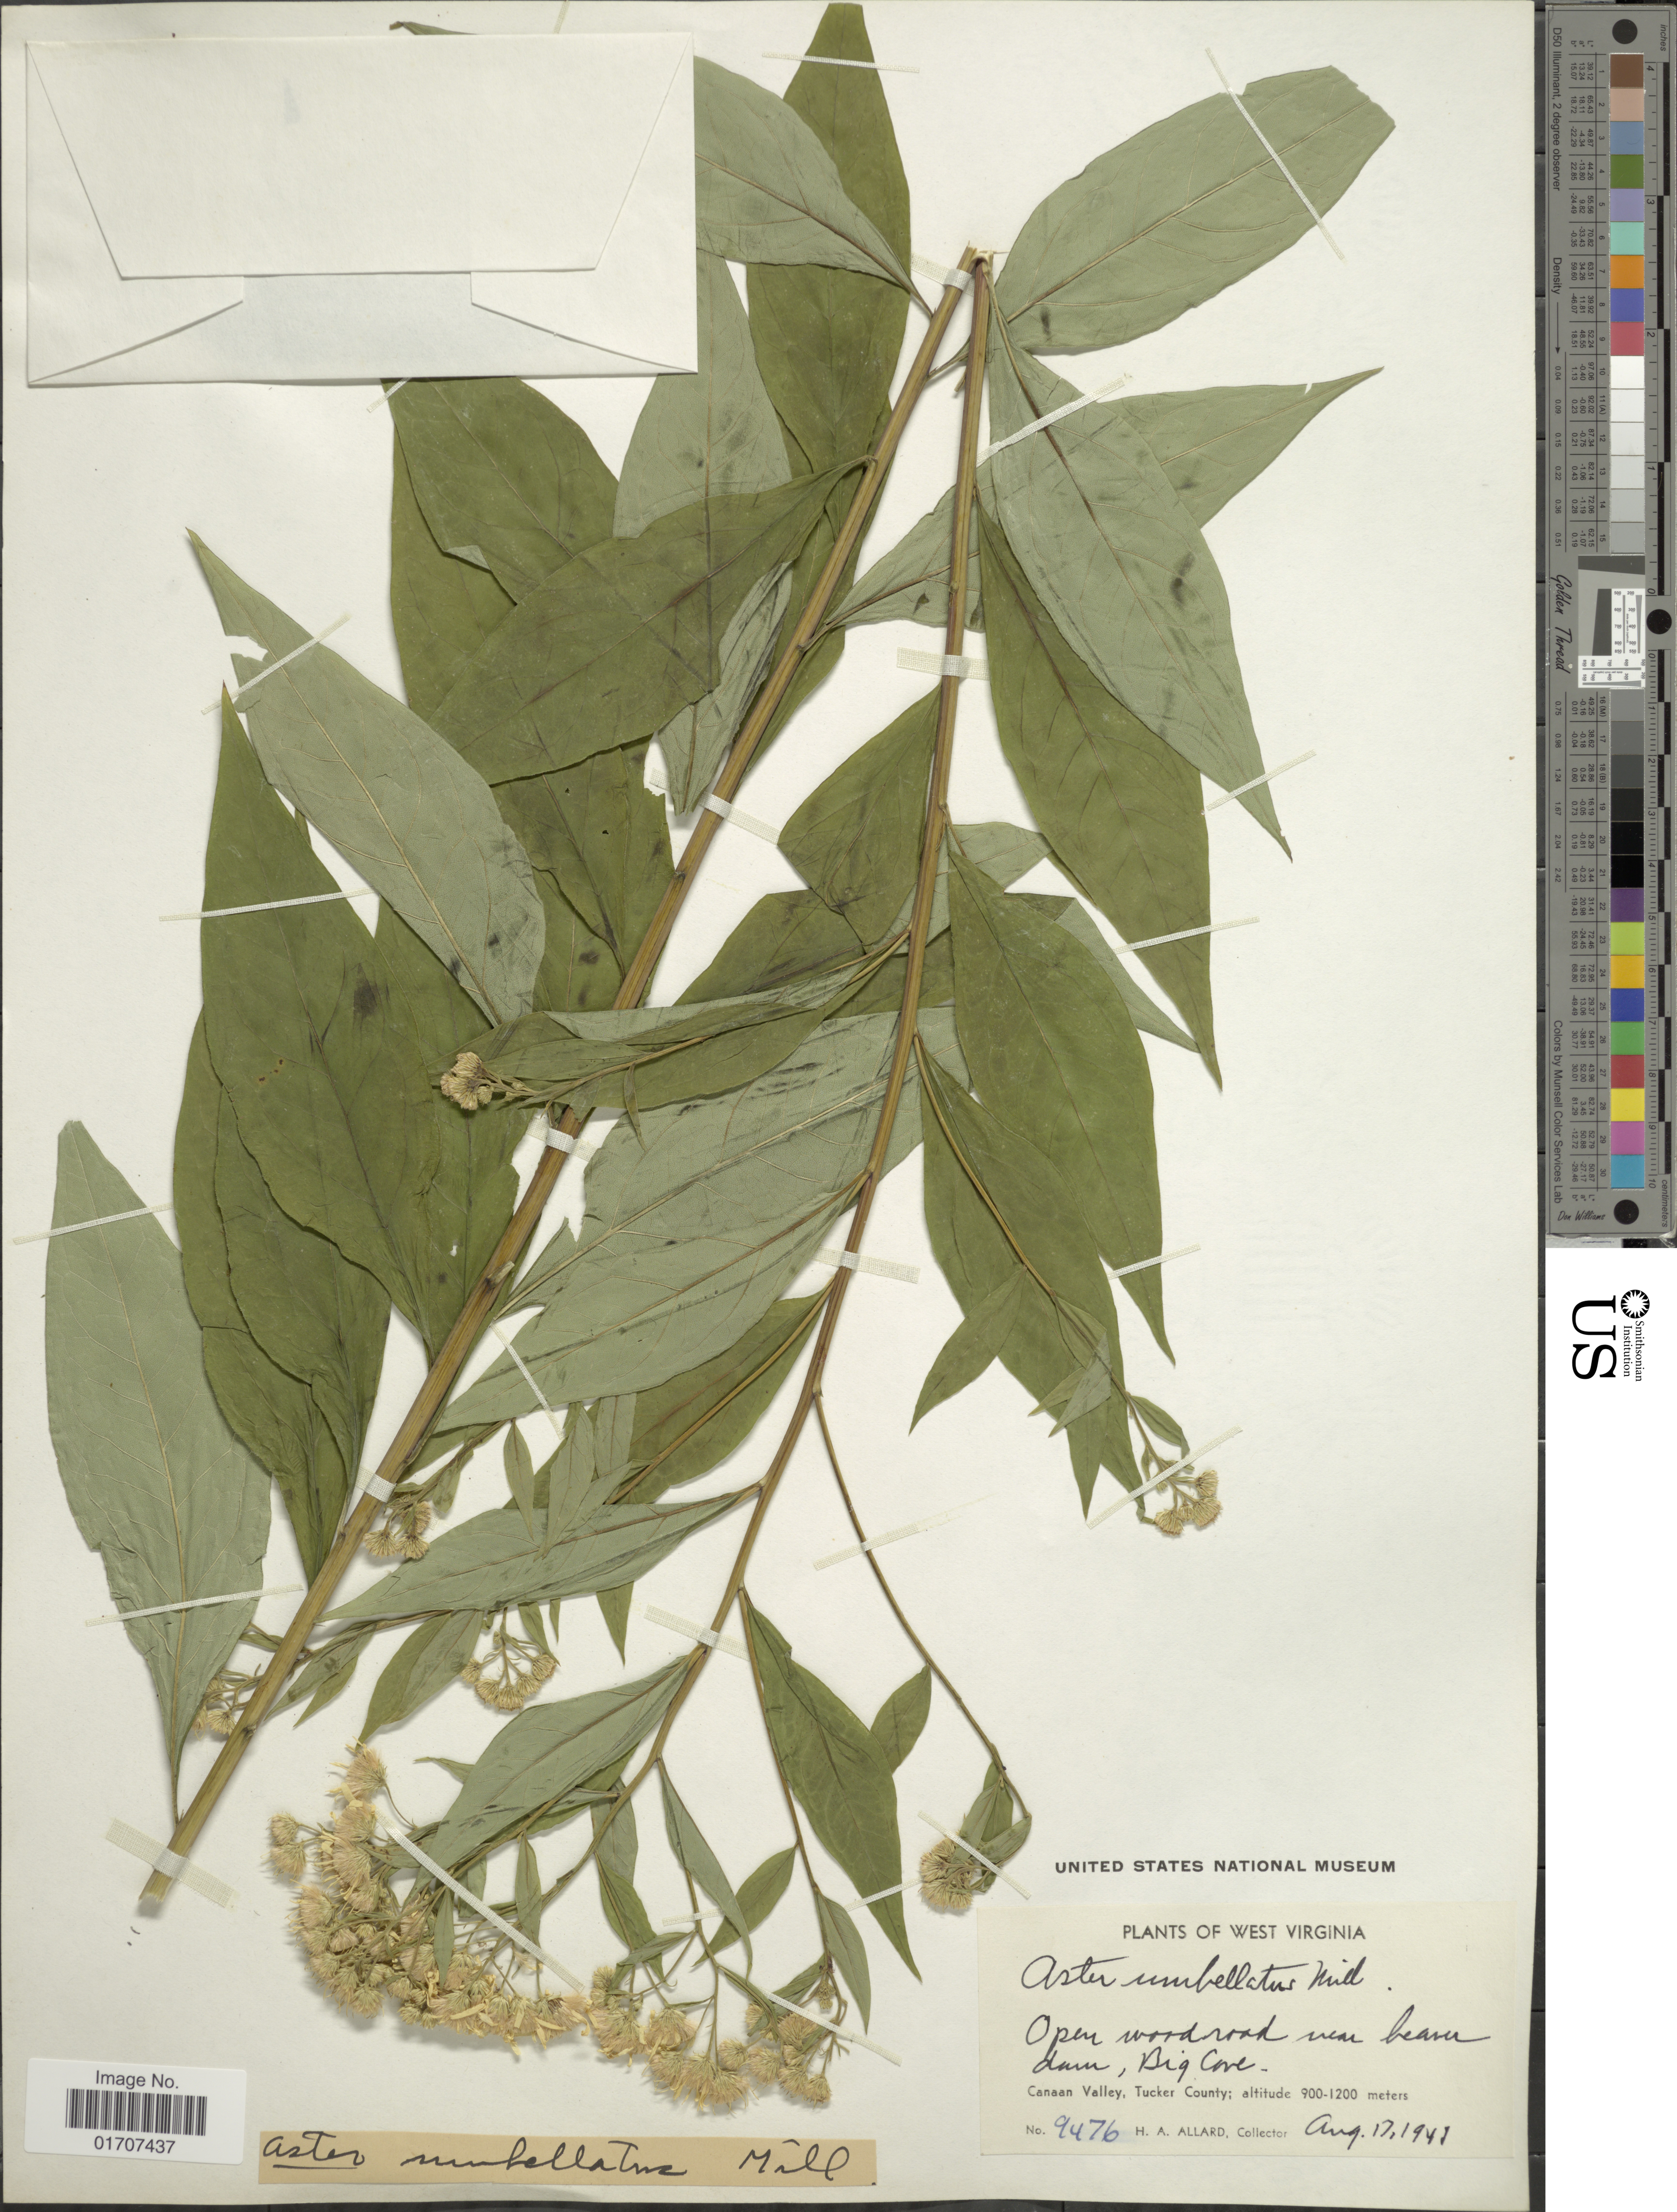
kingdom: Plantae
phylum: Tracheophyta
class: Magnoliopsida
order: Asterales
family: Asteraceae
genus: Doellingeria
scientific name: Doellingeria umbellata var. umbellata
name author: Nees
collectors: H. A. Allard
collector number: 9476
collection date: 1941-08-17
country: United States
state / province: West Virginia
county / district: Tucker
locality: Open woodroad near beaver dunn, Big Cone, Cannan Valley, Tucker County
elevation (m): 900